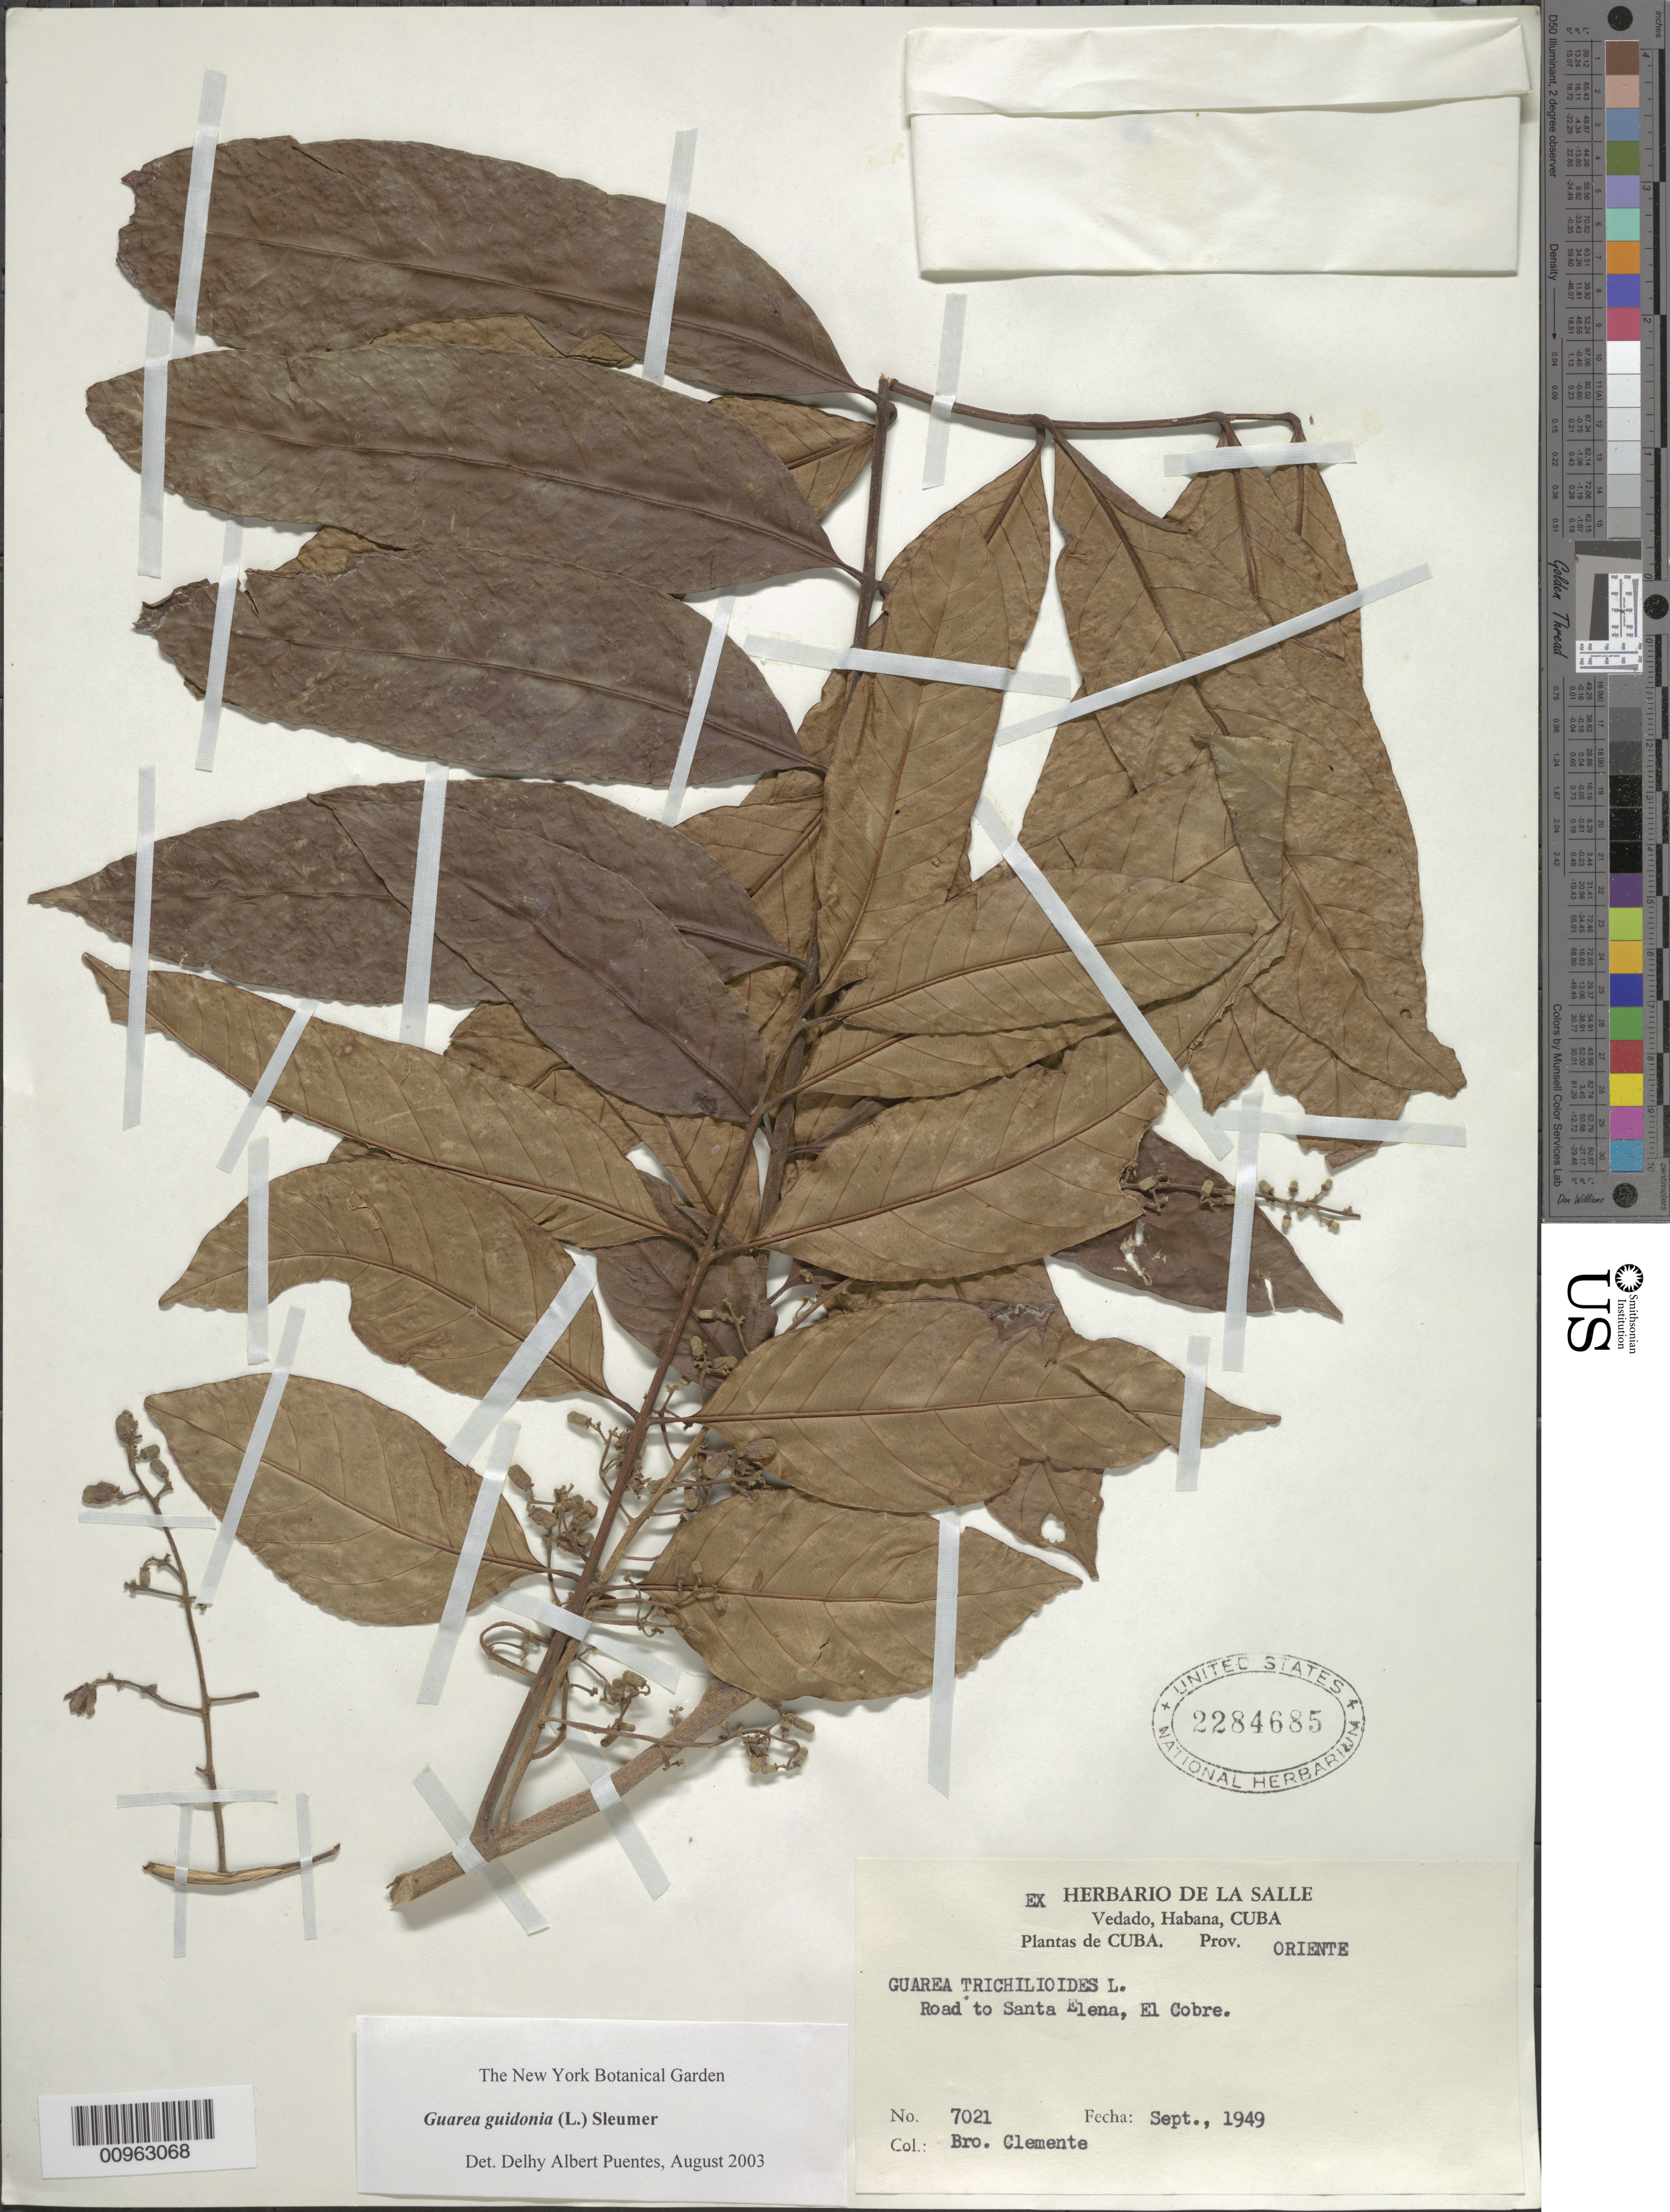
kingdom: Plantae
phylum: Tracheophyta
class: Magnoliopsida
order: Sapindales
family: Meliaceae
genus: Guarea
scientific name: Guarea guidonia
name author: (L.) Sleumer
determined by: Puentes, D. A.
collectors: Bro. Clemente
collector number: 7021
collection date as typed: Sep 1949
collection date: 1949-09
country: Cuba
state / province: Oriente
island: Cuba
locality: Road to Santa Elena, El Cobre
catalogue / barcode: US 2284685